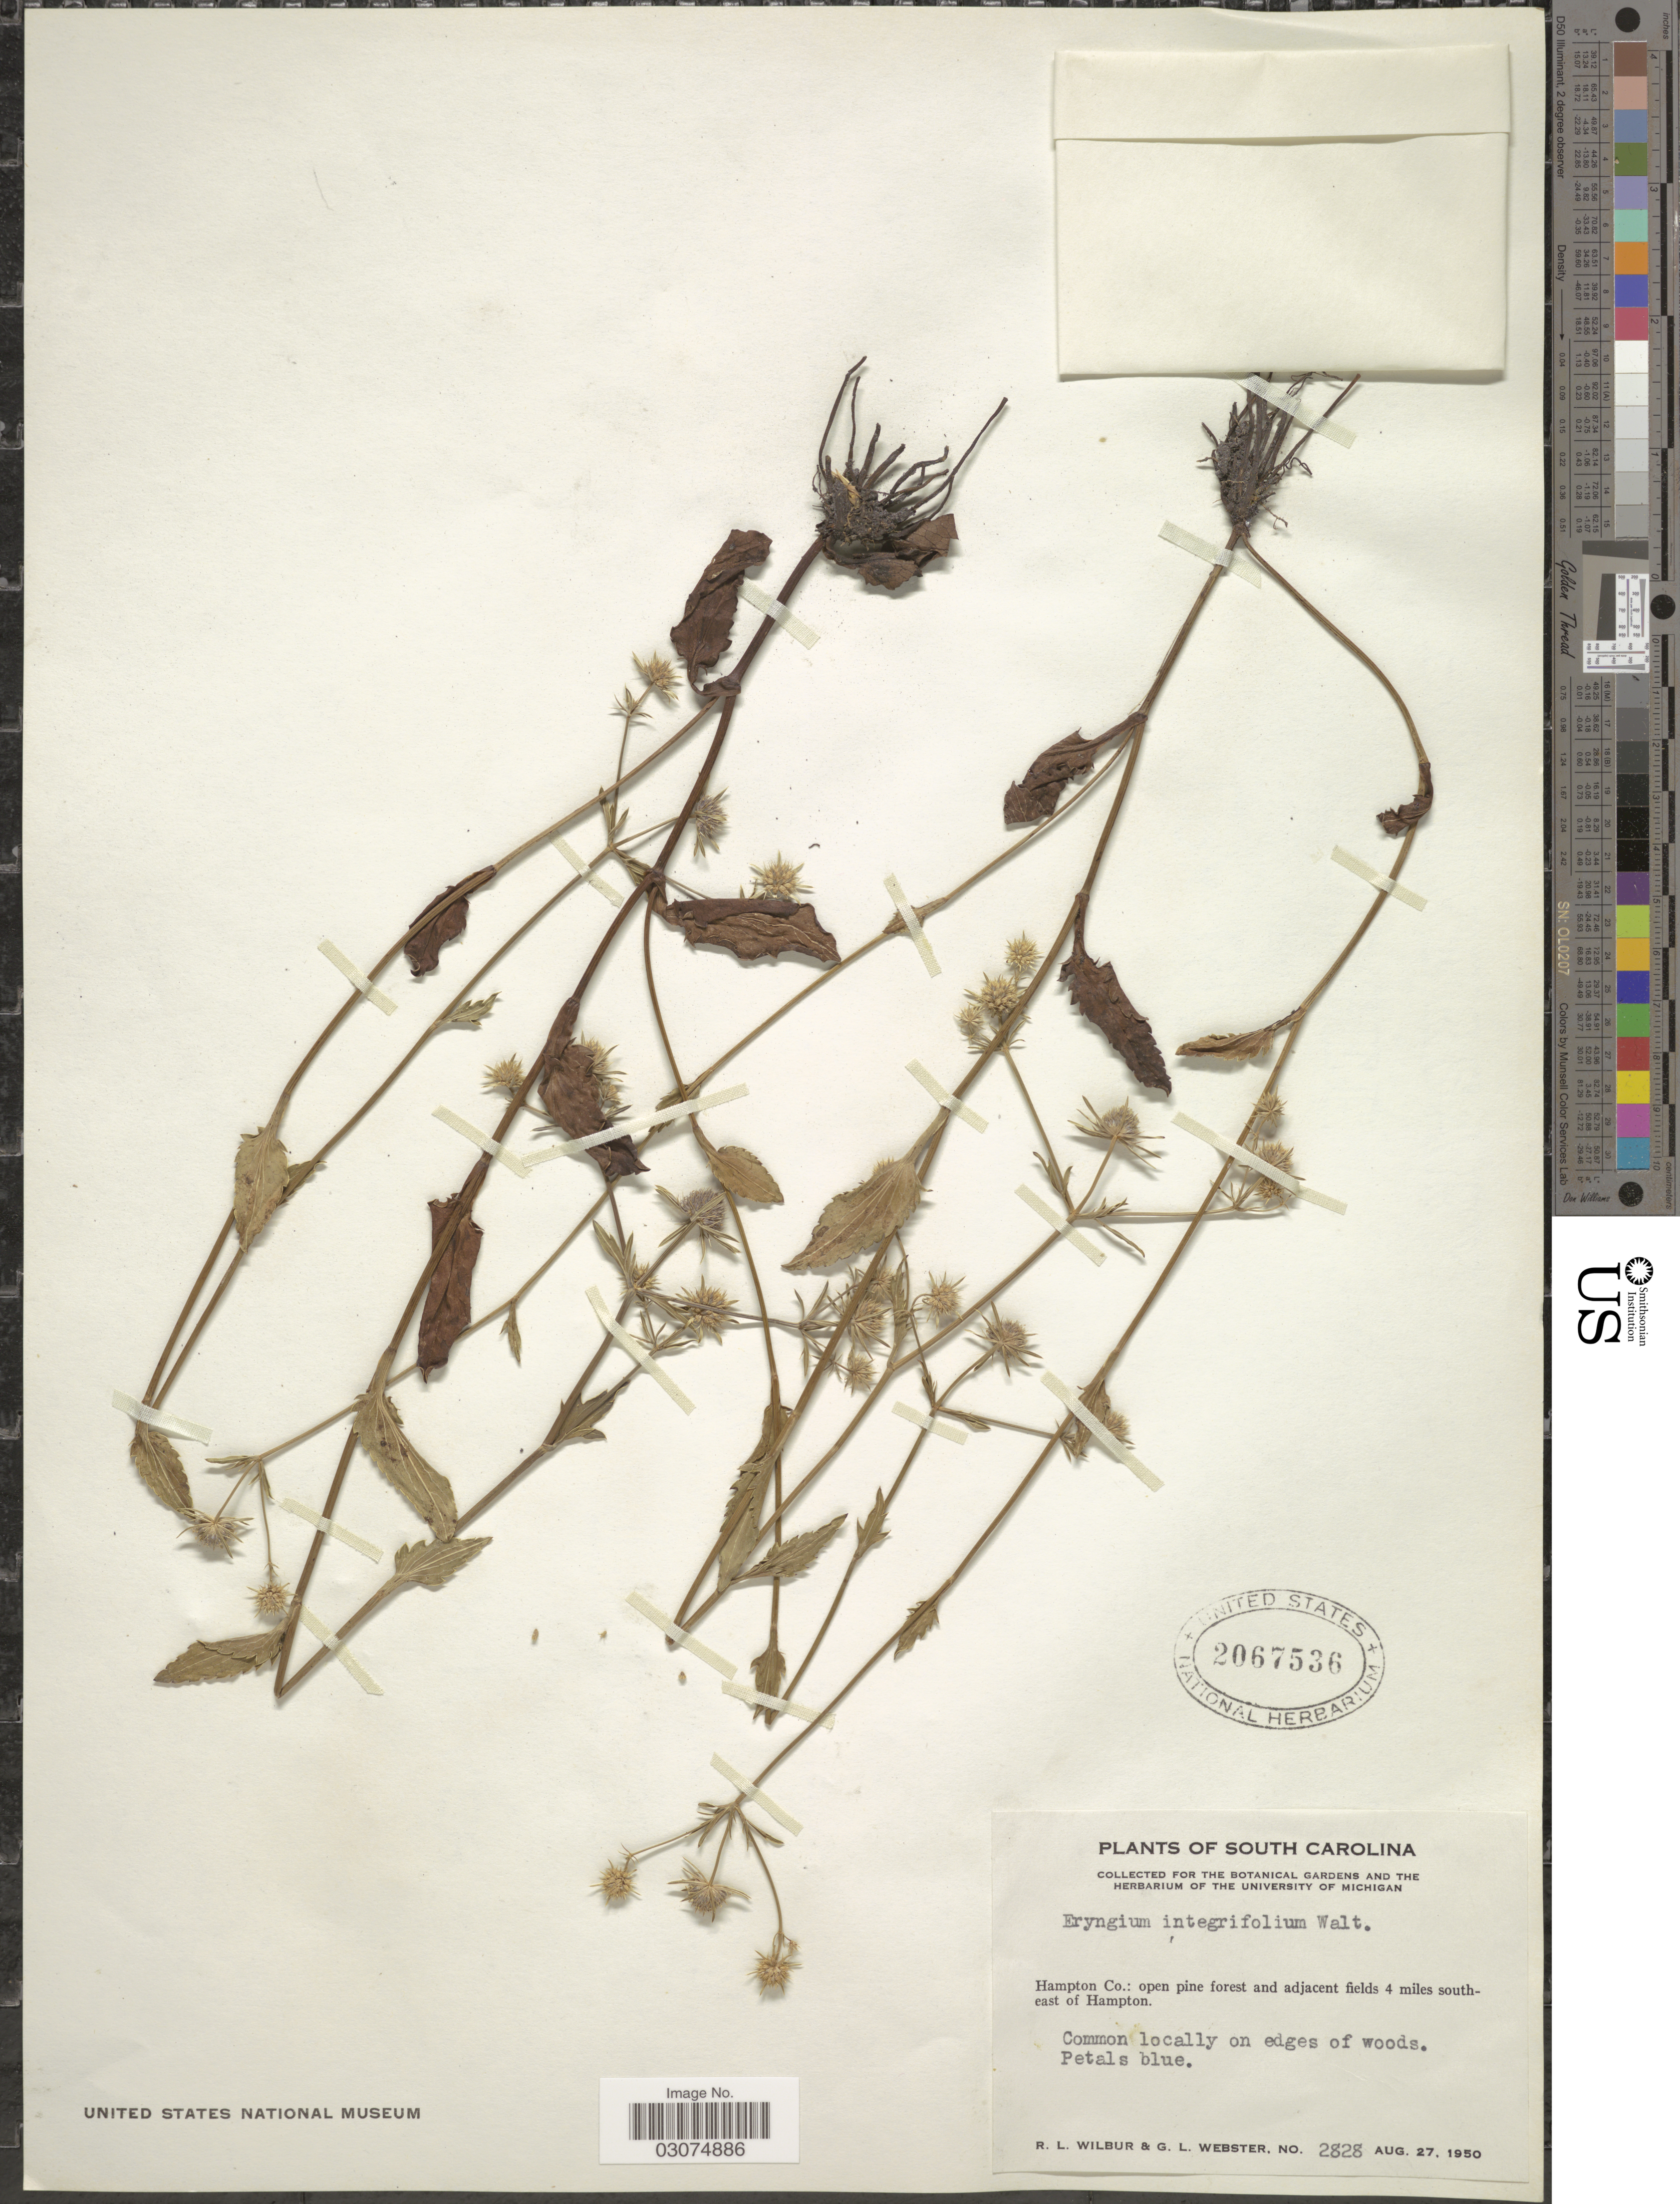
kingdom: Plantae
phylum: Tracheophyta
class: Magnoliopsida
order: Apiales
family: Apiaceae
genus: Eryngium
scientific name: Eryngium integrifolium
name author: Walter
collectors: R. L. Wilbur & G. L. Webster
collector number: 2828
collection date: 1950-08-27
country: United States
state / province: South Carolina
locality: Hampton Co.: open pine forest and adjacent fields 4 miles south-east of Hampton.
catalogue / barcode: US 2067536